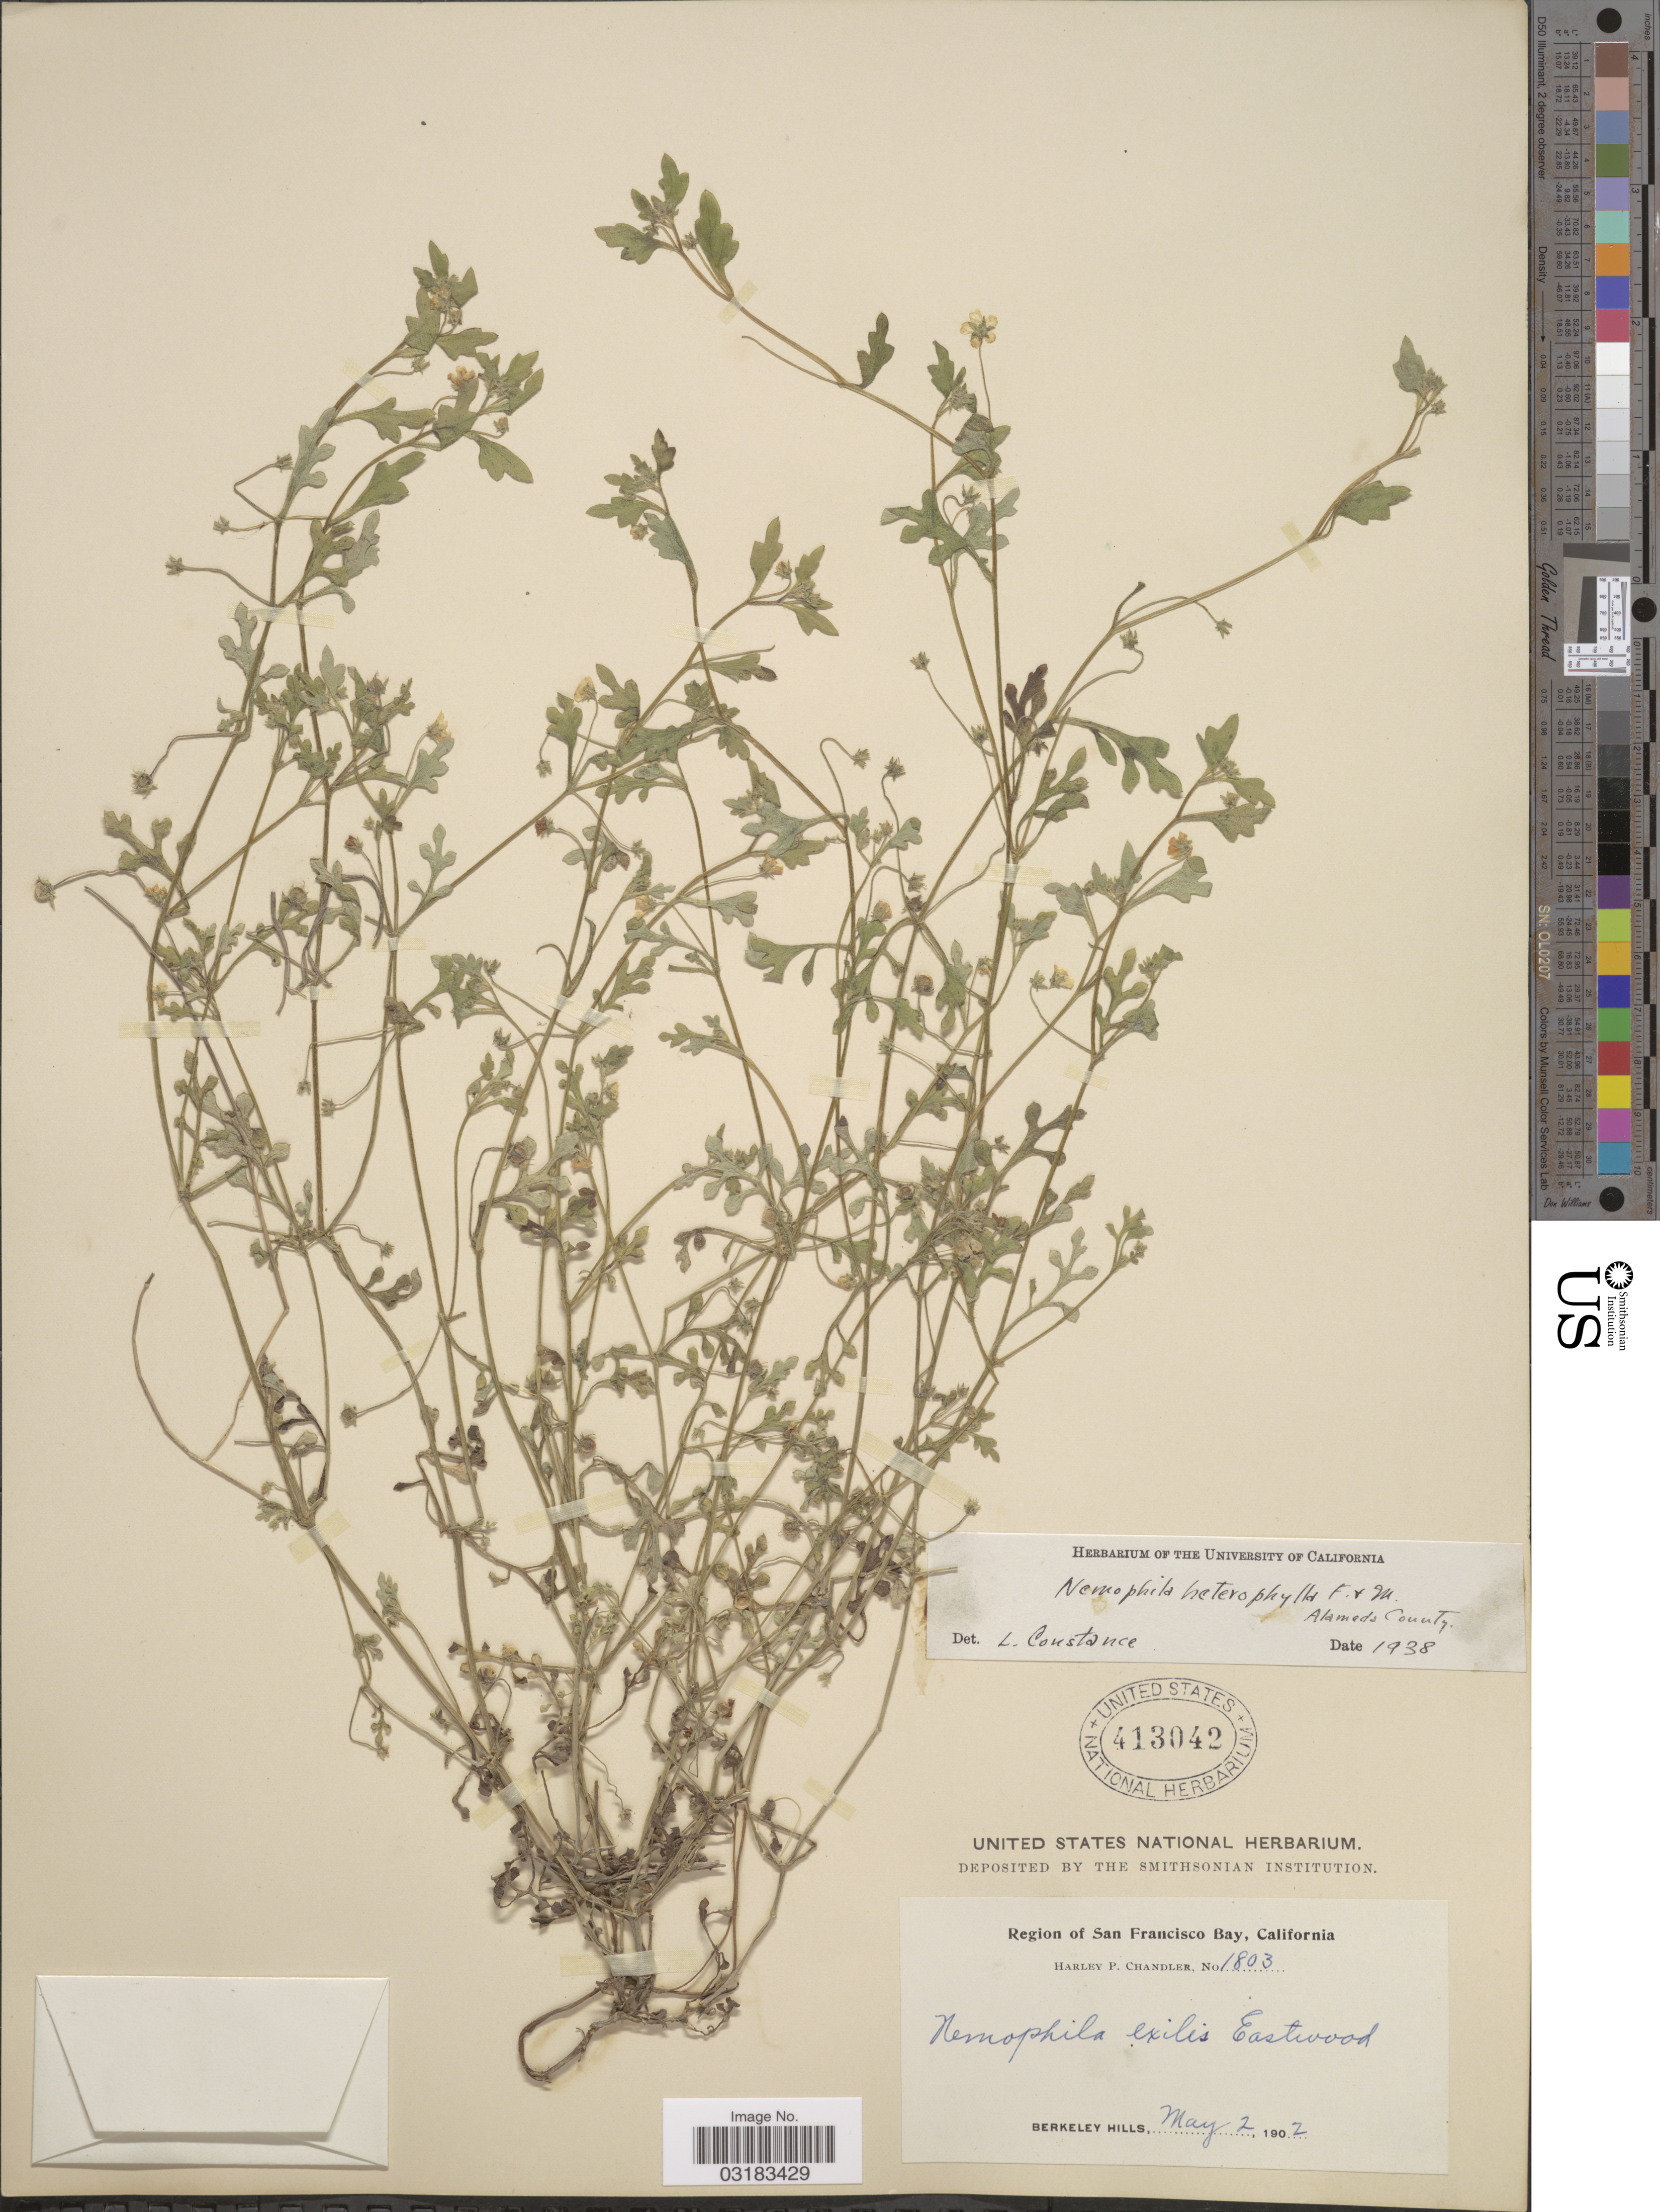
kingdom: Plantae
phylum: Tracheophyta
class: Magnoliopsida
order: Boraginales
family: Hydrophyllaceae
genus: Nemophila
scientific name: Nemophila heterophylla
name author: Fisch. & C.A. Mey.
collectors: H. Chandler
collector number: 1803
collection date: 1902-05-02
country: United States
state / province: California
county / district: San Francisco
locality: Region of San Francisco Bay. Berkeley Hills.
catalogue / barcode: US 413042